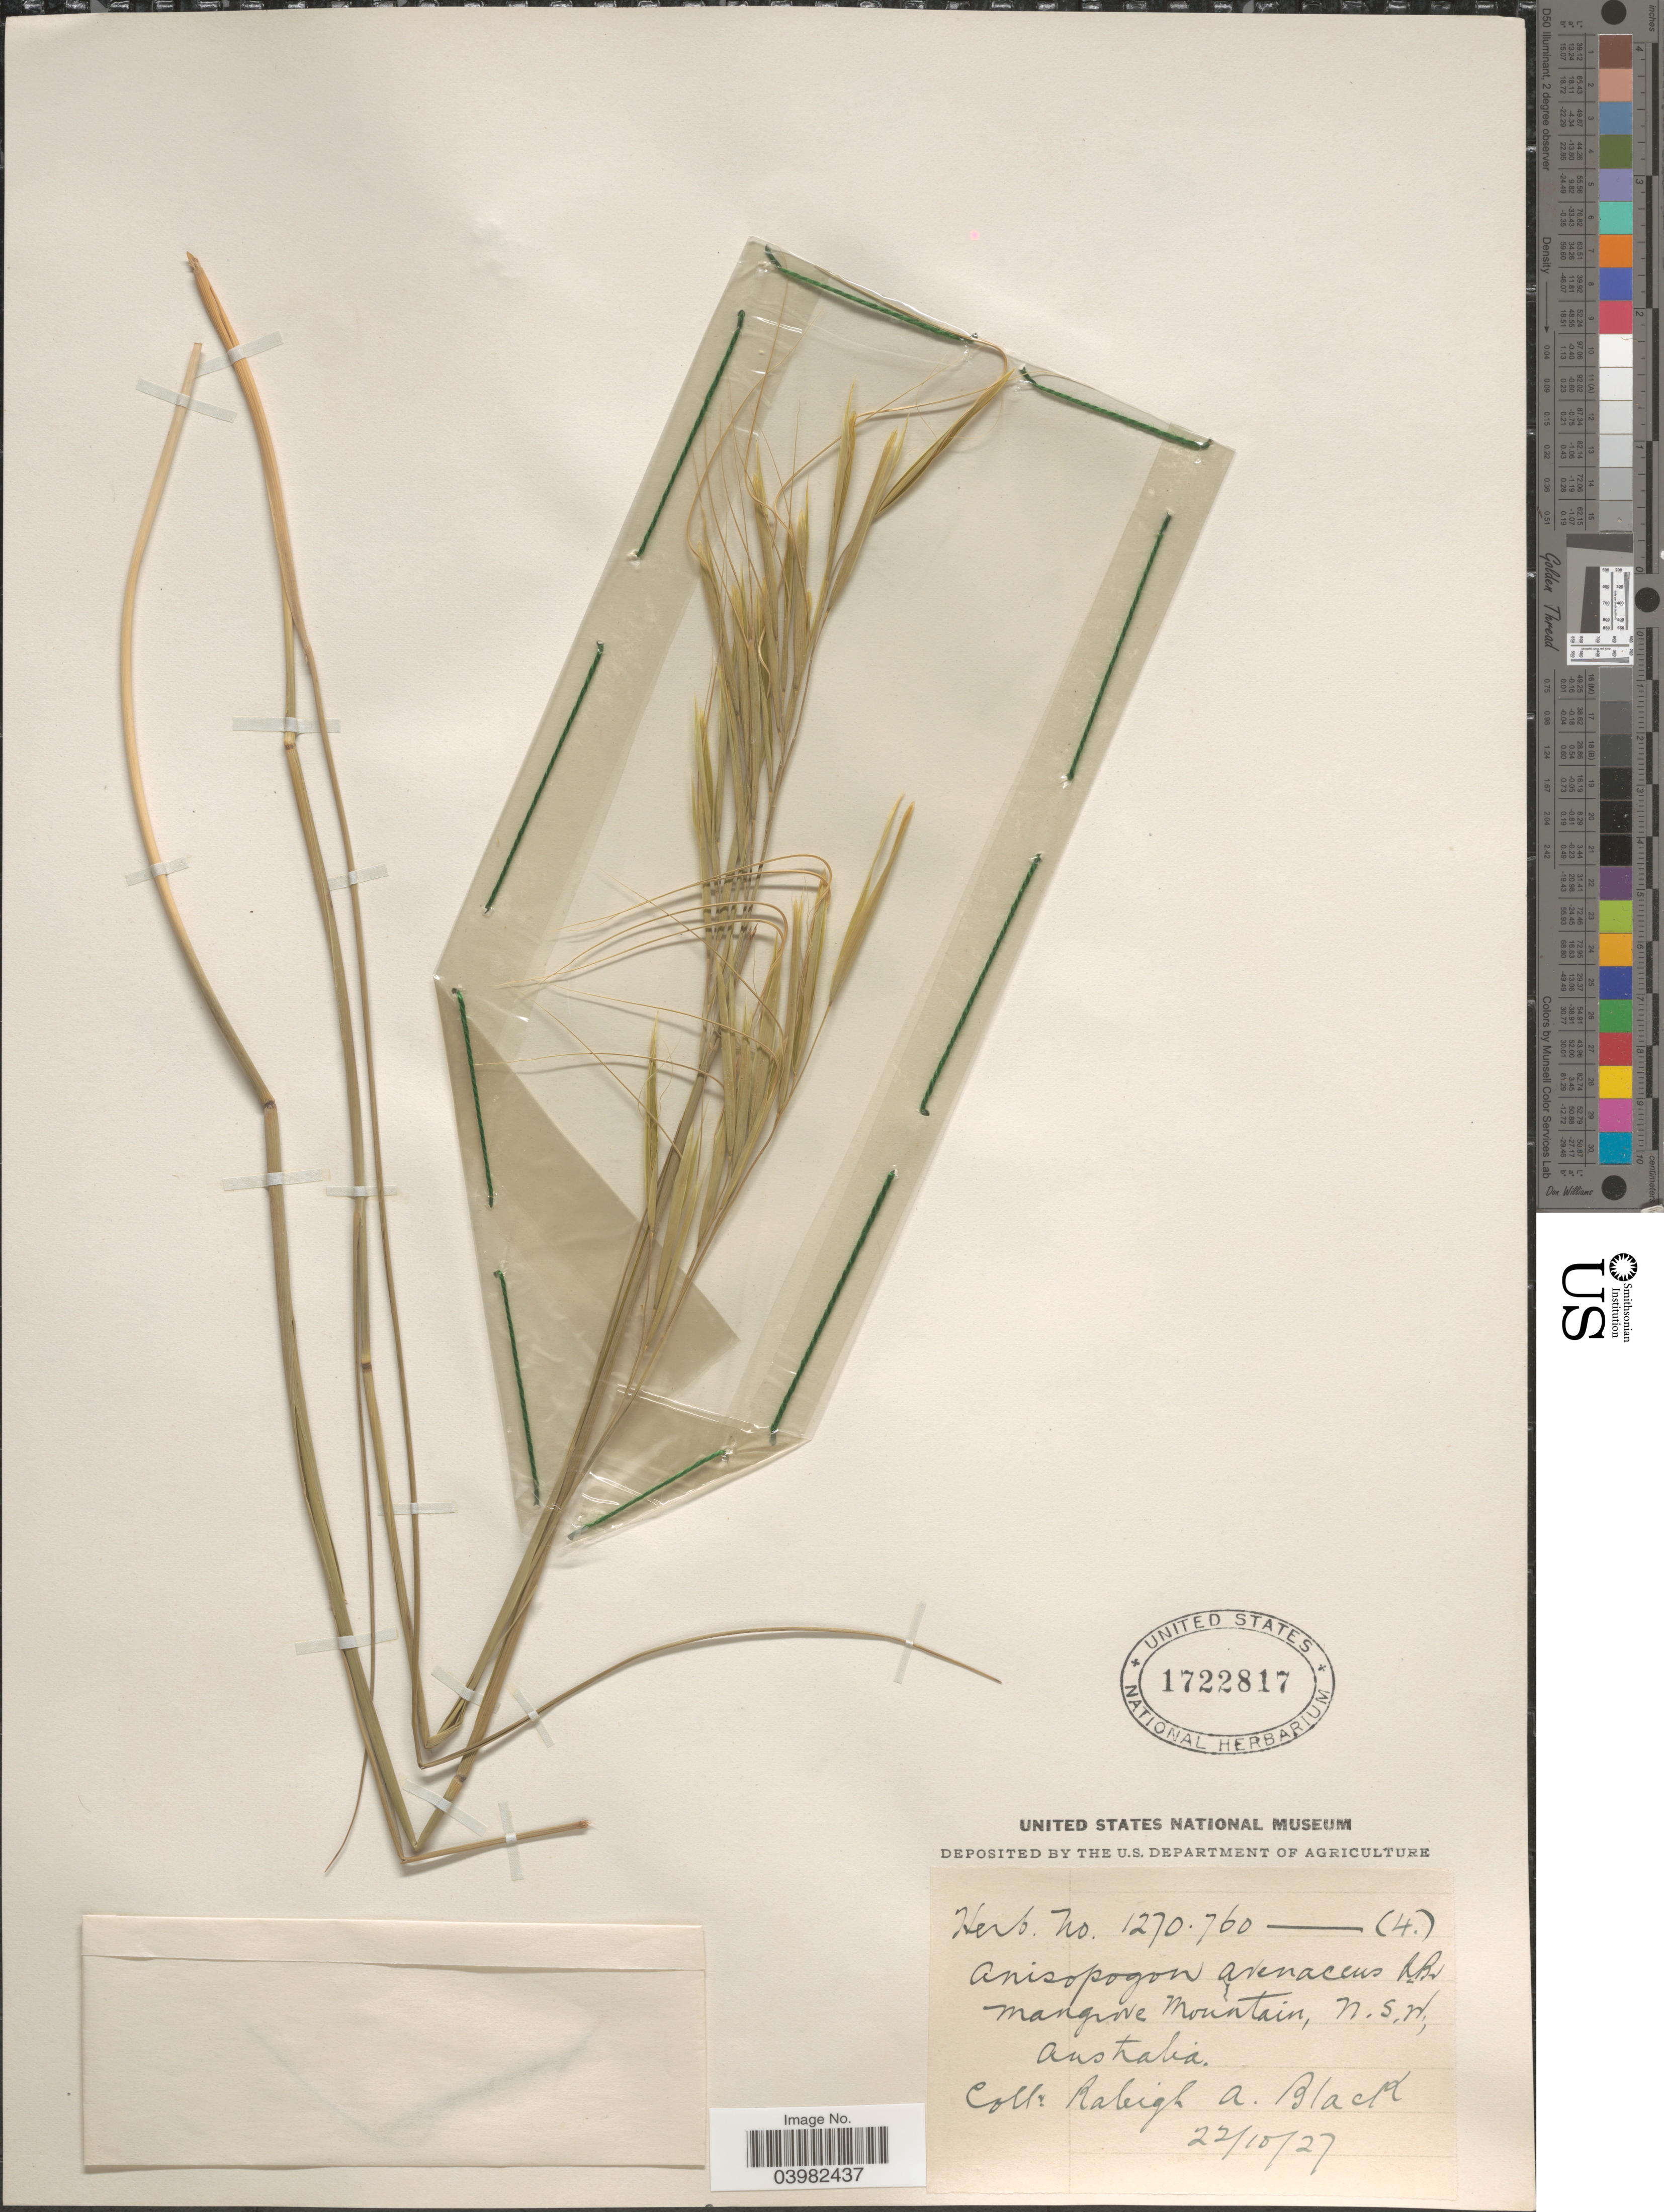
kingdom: Plantae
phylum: Tracheophyta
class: Liliopsida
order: Poales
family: Poaceae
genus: Anisopogon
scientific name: Anisopogon avenaceus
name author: R. Br.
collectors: R. A. Black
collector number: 1270.760(4)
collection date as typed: Transcribed d/m/y: 22/10/27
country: Australia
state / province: New South Wales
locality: Mangrove Mountain.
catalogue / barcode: US 1722817